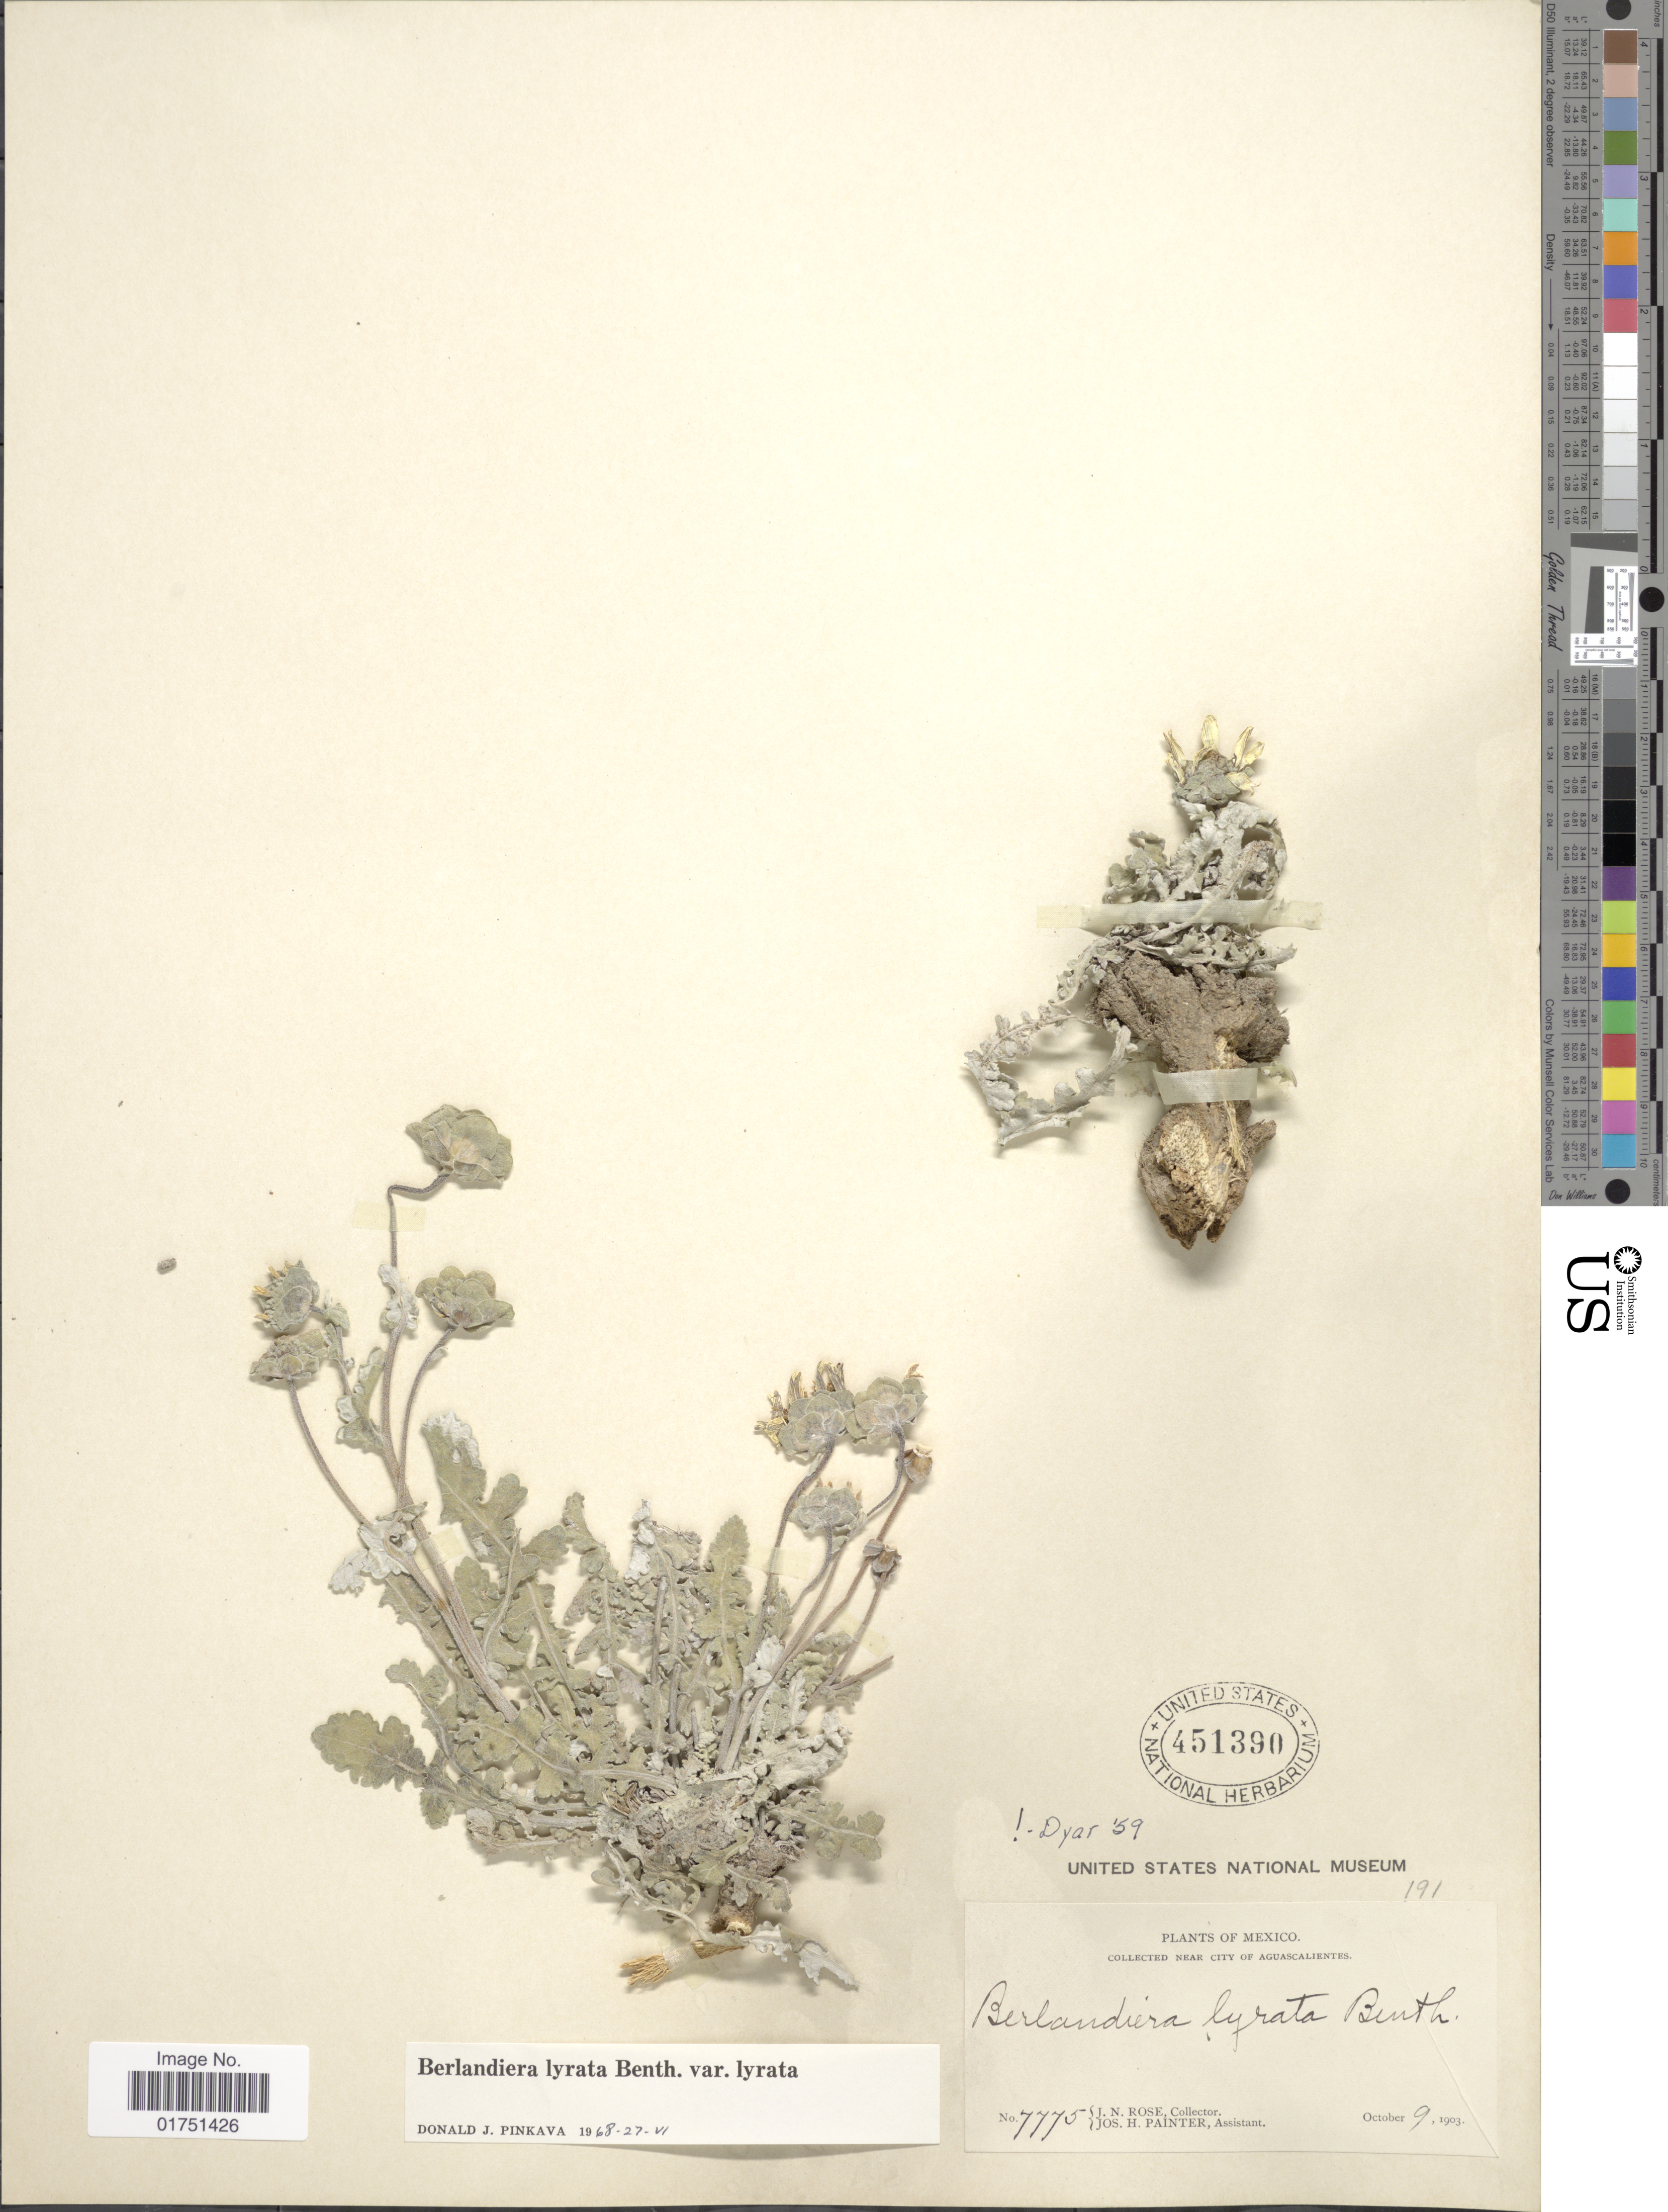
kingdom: Plantae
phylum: Tracheophyta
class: Magnoliopsida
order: Asterales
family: Asteraceae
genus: Berlandiera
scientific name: Berlandiera lyrata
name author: Benth.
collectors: J. N. Rose & J. H. Painter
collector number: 7775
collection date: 1903-10-09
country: Mexico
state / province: Aguascalientes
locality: Near city of Aguascalientes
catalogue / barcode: US 451390